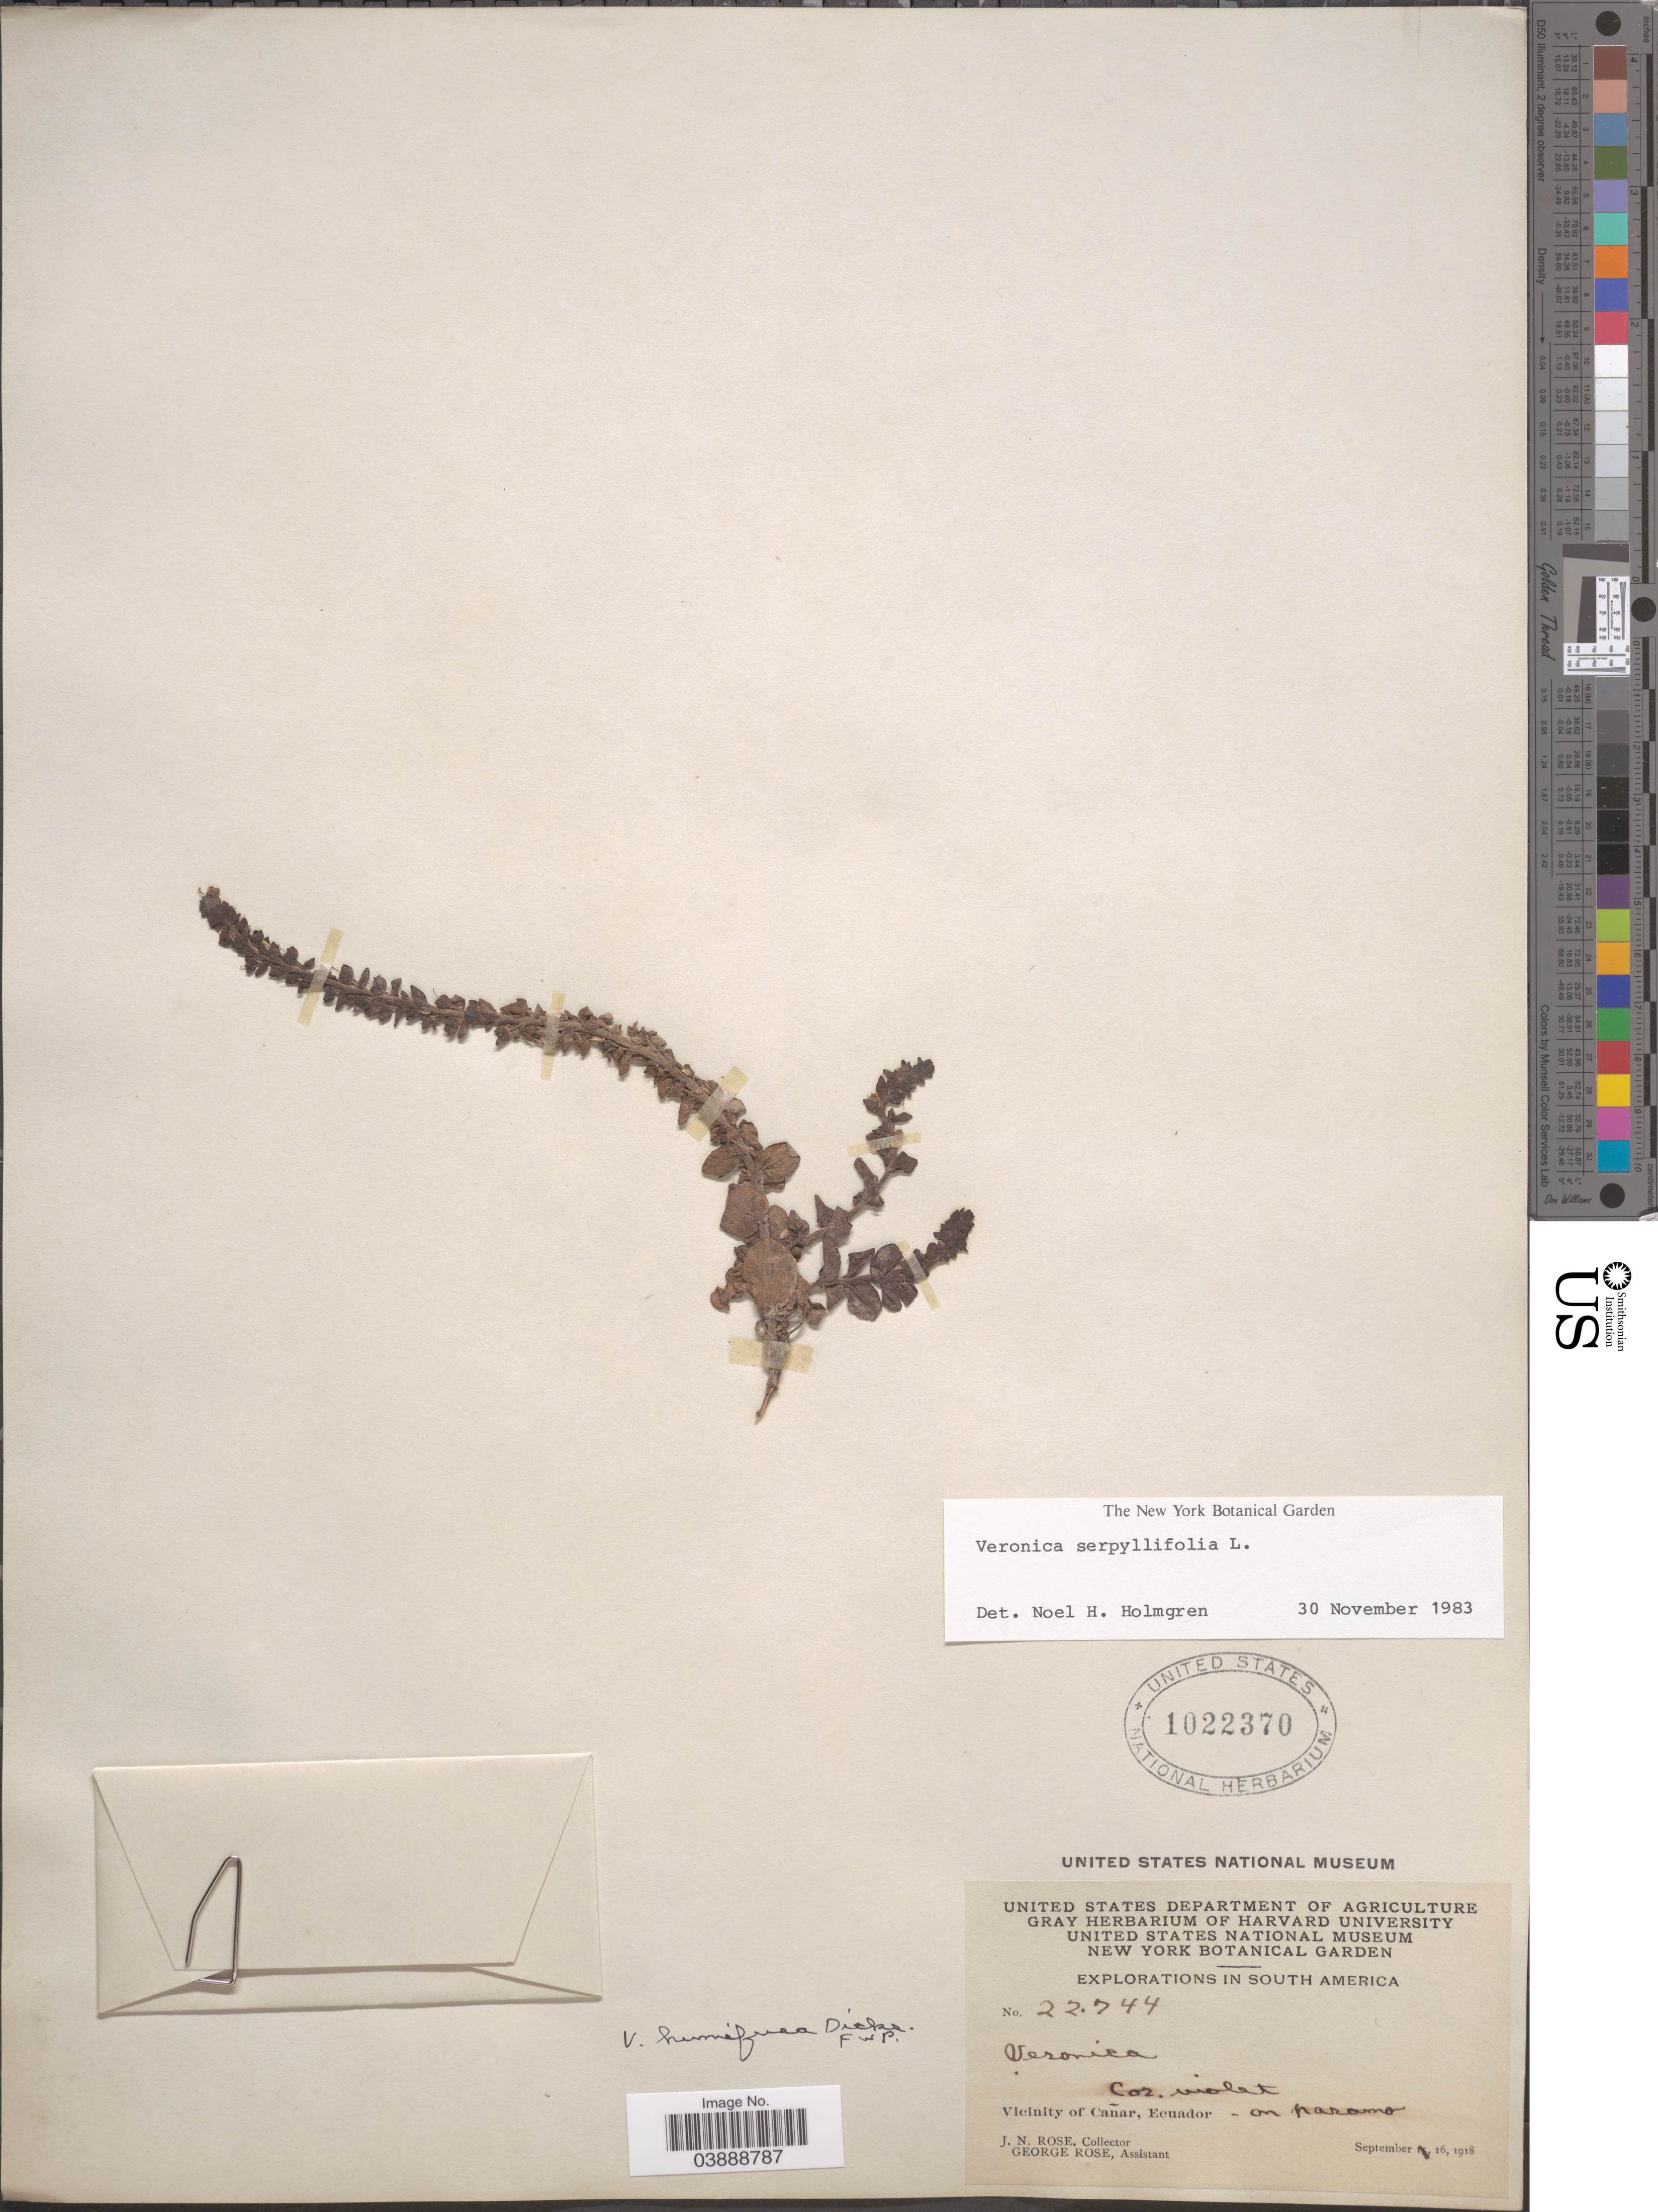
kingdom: Plantae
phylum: Tracheophyta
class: Magnoliopsida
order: Lamiales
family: Plantaginaceae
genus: Veronica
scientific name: Veronica serpyllifolia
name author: L.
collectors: J. N. Rose & G. Rose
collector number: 22744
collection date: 1918-09-16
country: Ecuador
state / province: Cañar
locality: Vicinity of Cañar. On paramo.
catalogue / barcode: US 1022370